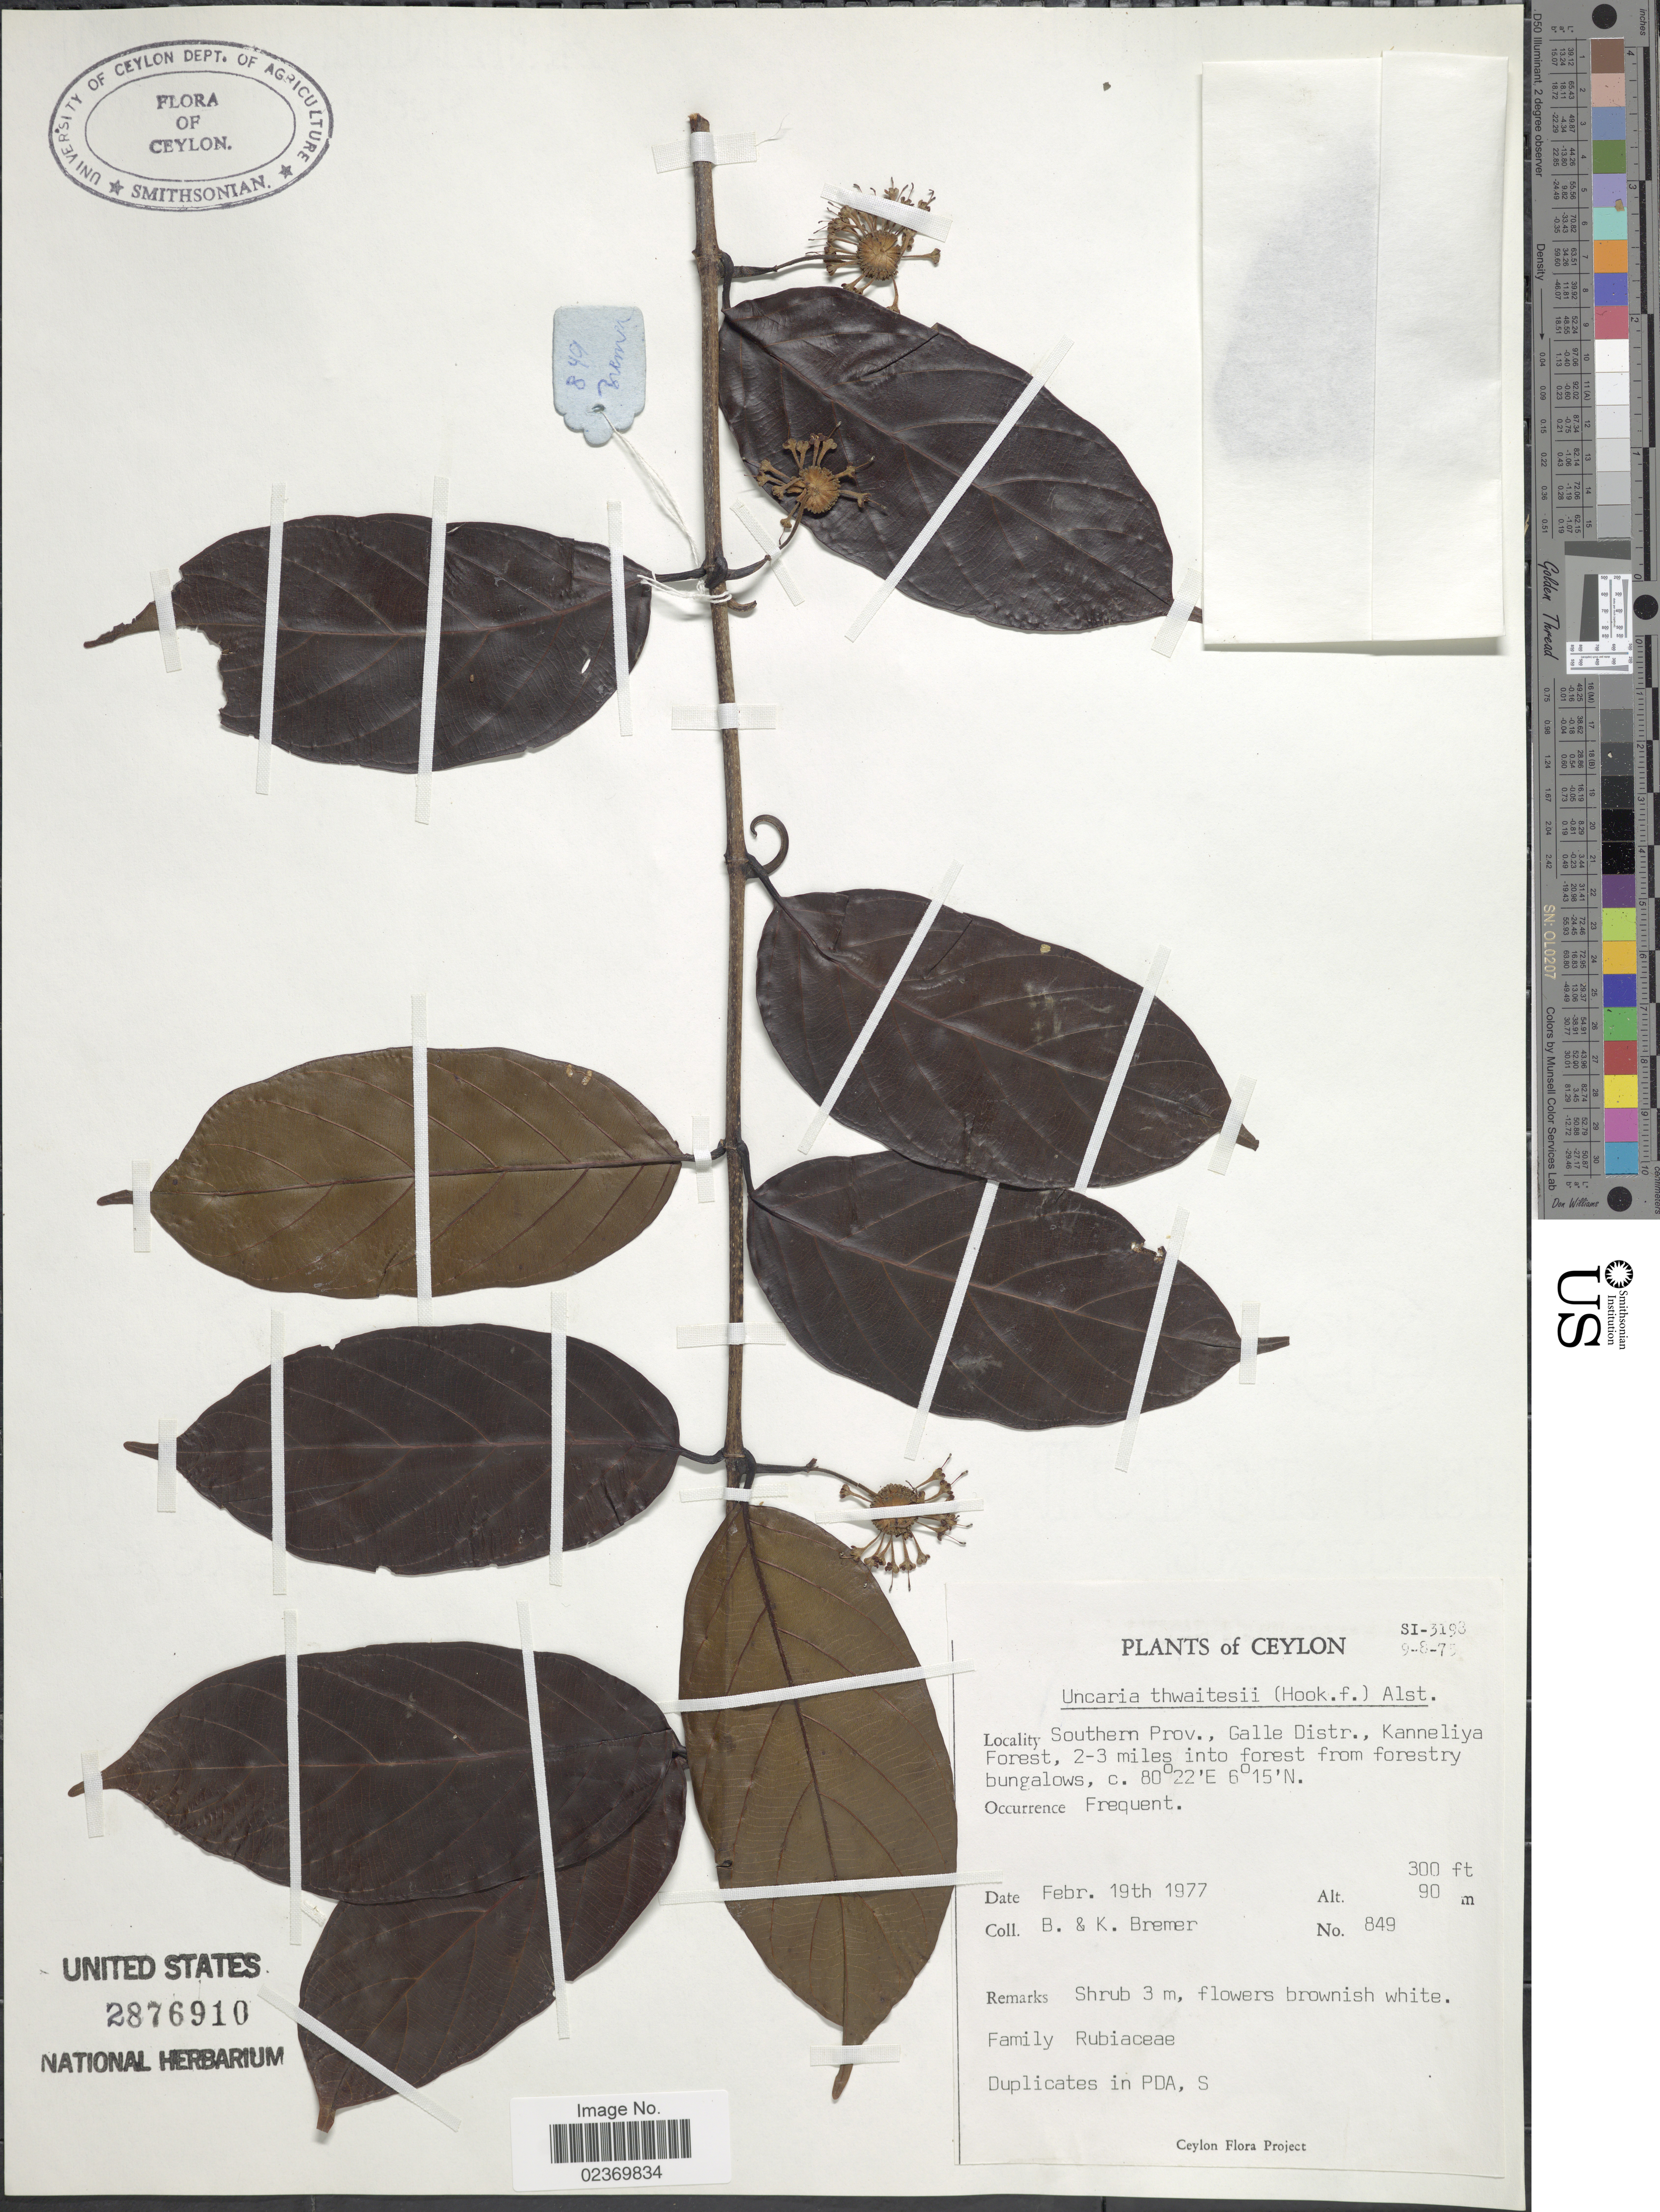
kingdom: Plantae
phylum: Tracheophyta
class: Magnoliopsida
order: Gentianales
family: Rubiaceae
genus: Uncaria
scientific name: Uncaria thwaitesii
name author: (Hook. f.) Alston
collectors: B. Bremer & K. Bremer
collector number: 849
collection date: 1977-02-19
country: Sri Lanka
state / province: Southern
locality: Ceylon. Southern Prov., Galle Distr., Kanneliya Forest, 2-3 miles into forest from forestry bungalows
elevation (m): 91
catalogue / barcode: US 2876910